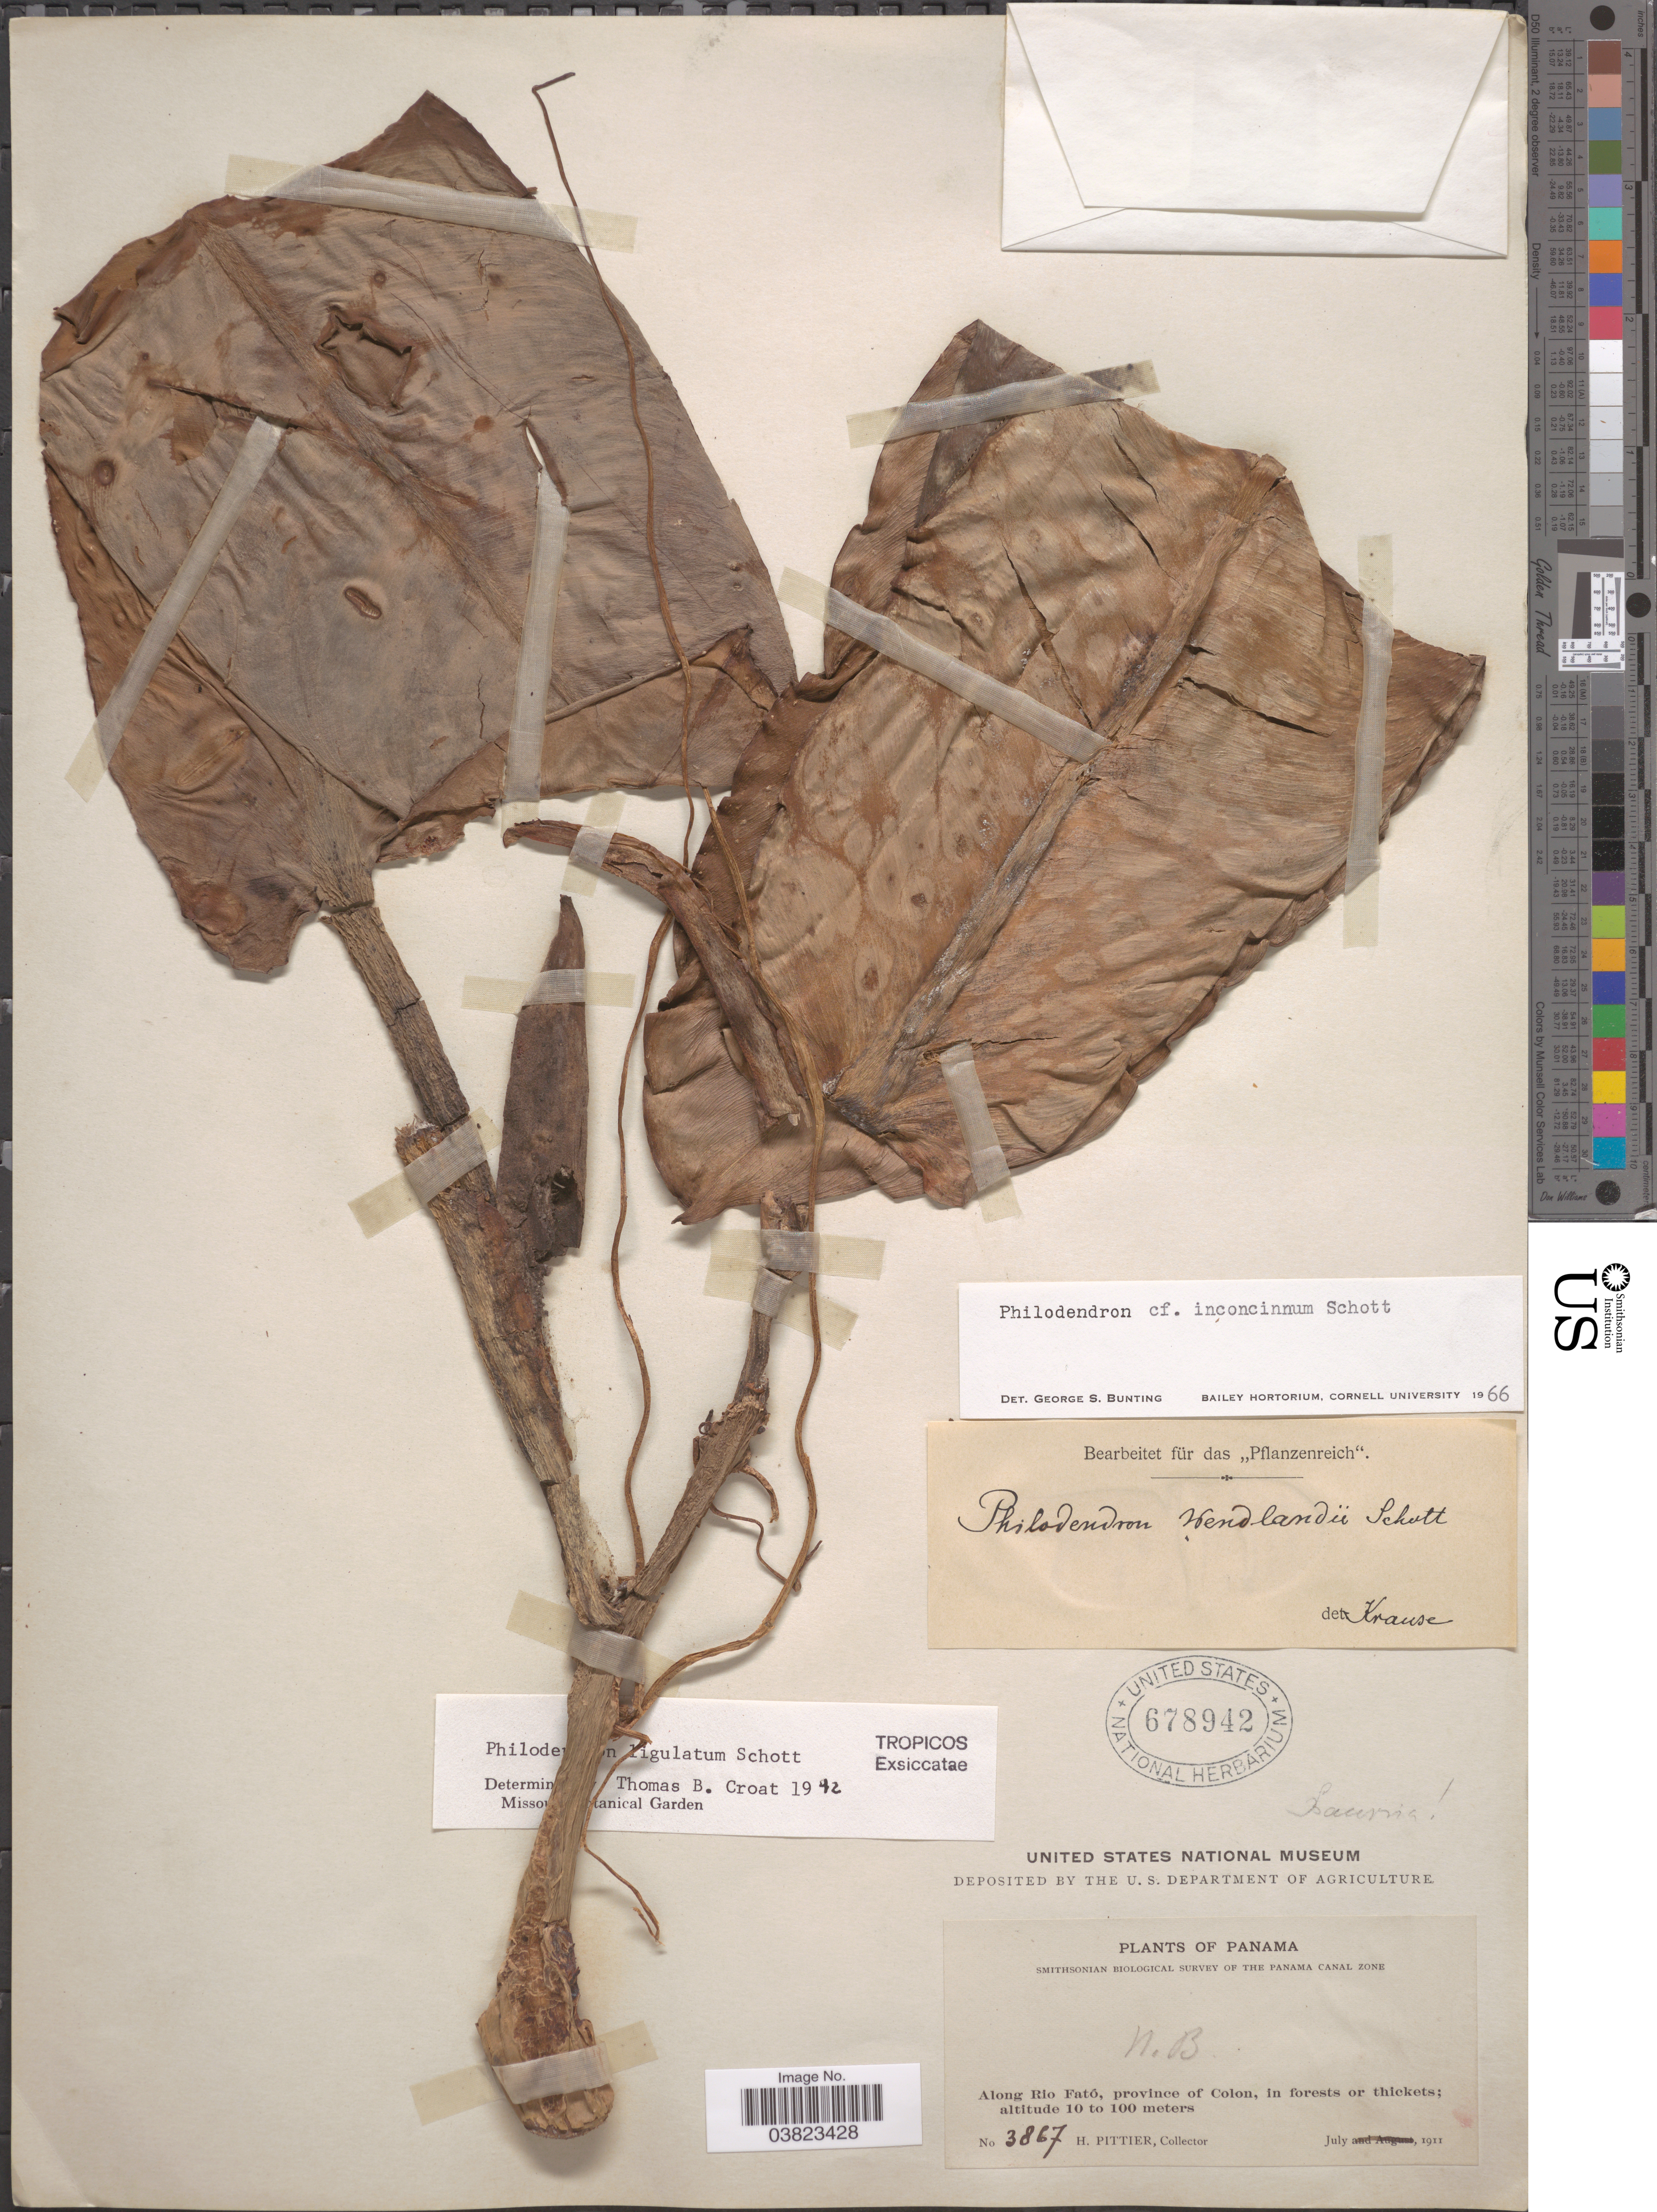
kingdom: Plantae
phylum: Tracheophyta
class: Liliopsida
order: Alismatales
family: Araceae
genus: Philodendron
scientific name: Philodendron ligulatum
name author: Schott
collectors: H. F. Pittier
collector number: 3867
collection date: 1911-07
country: Panama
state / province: Colón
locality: Along Rio Fató, in forests or thickets.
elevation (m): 10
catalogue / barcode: US 678942